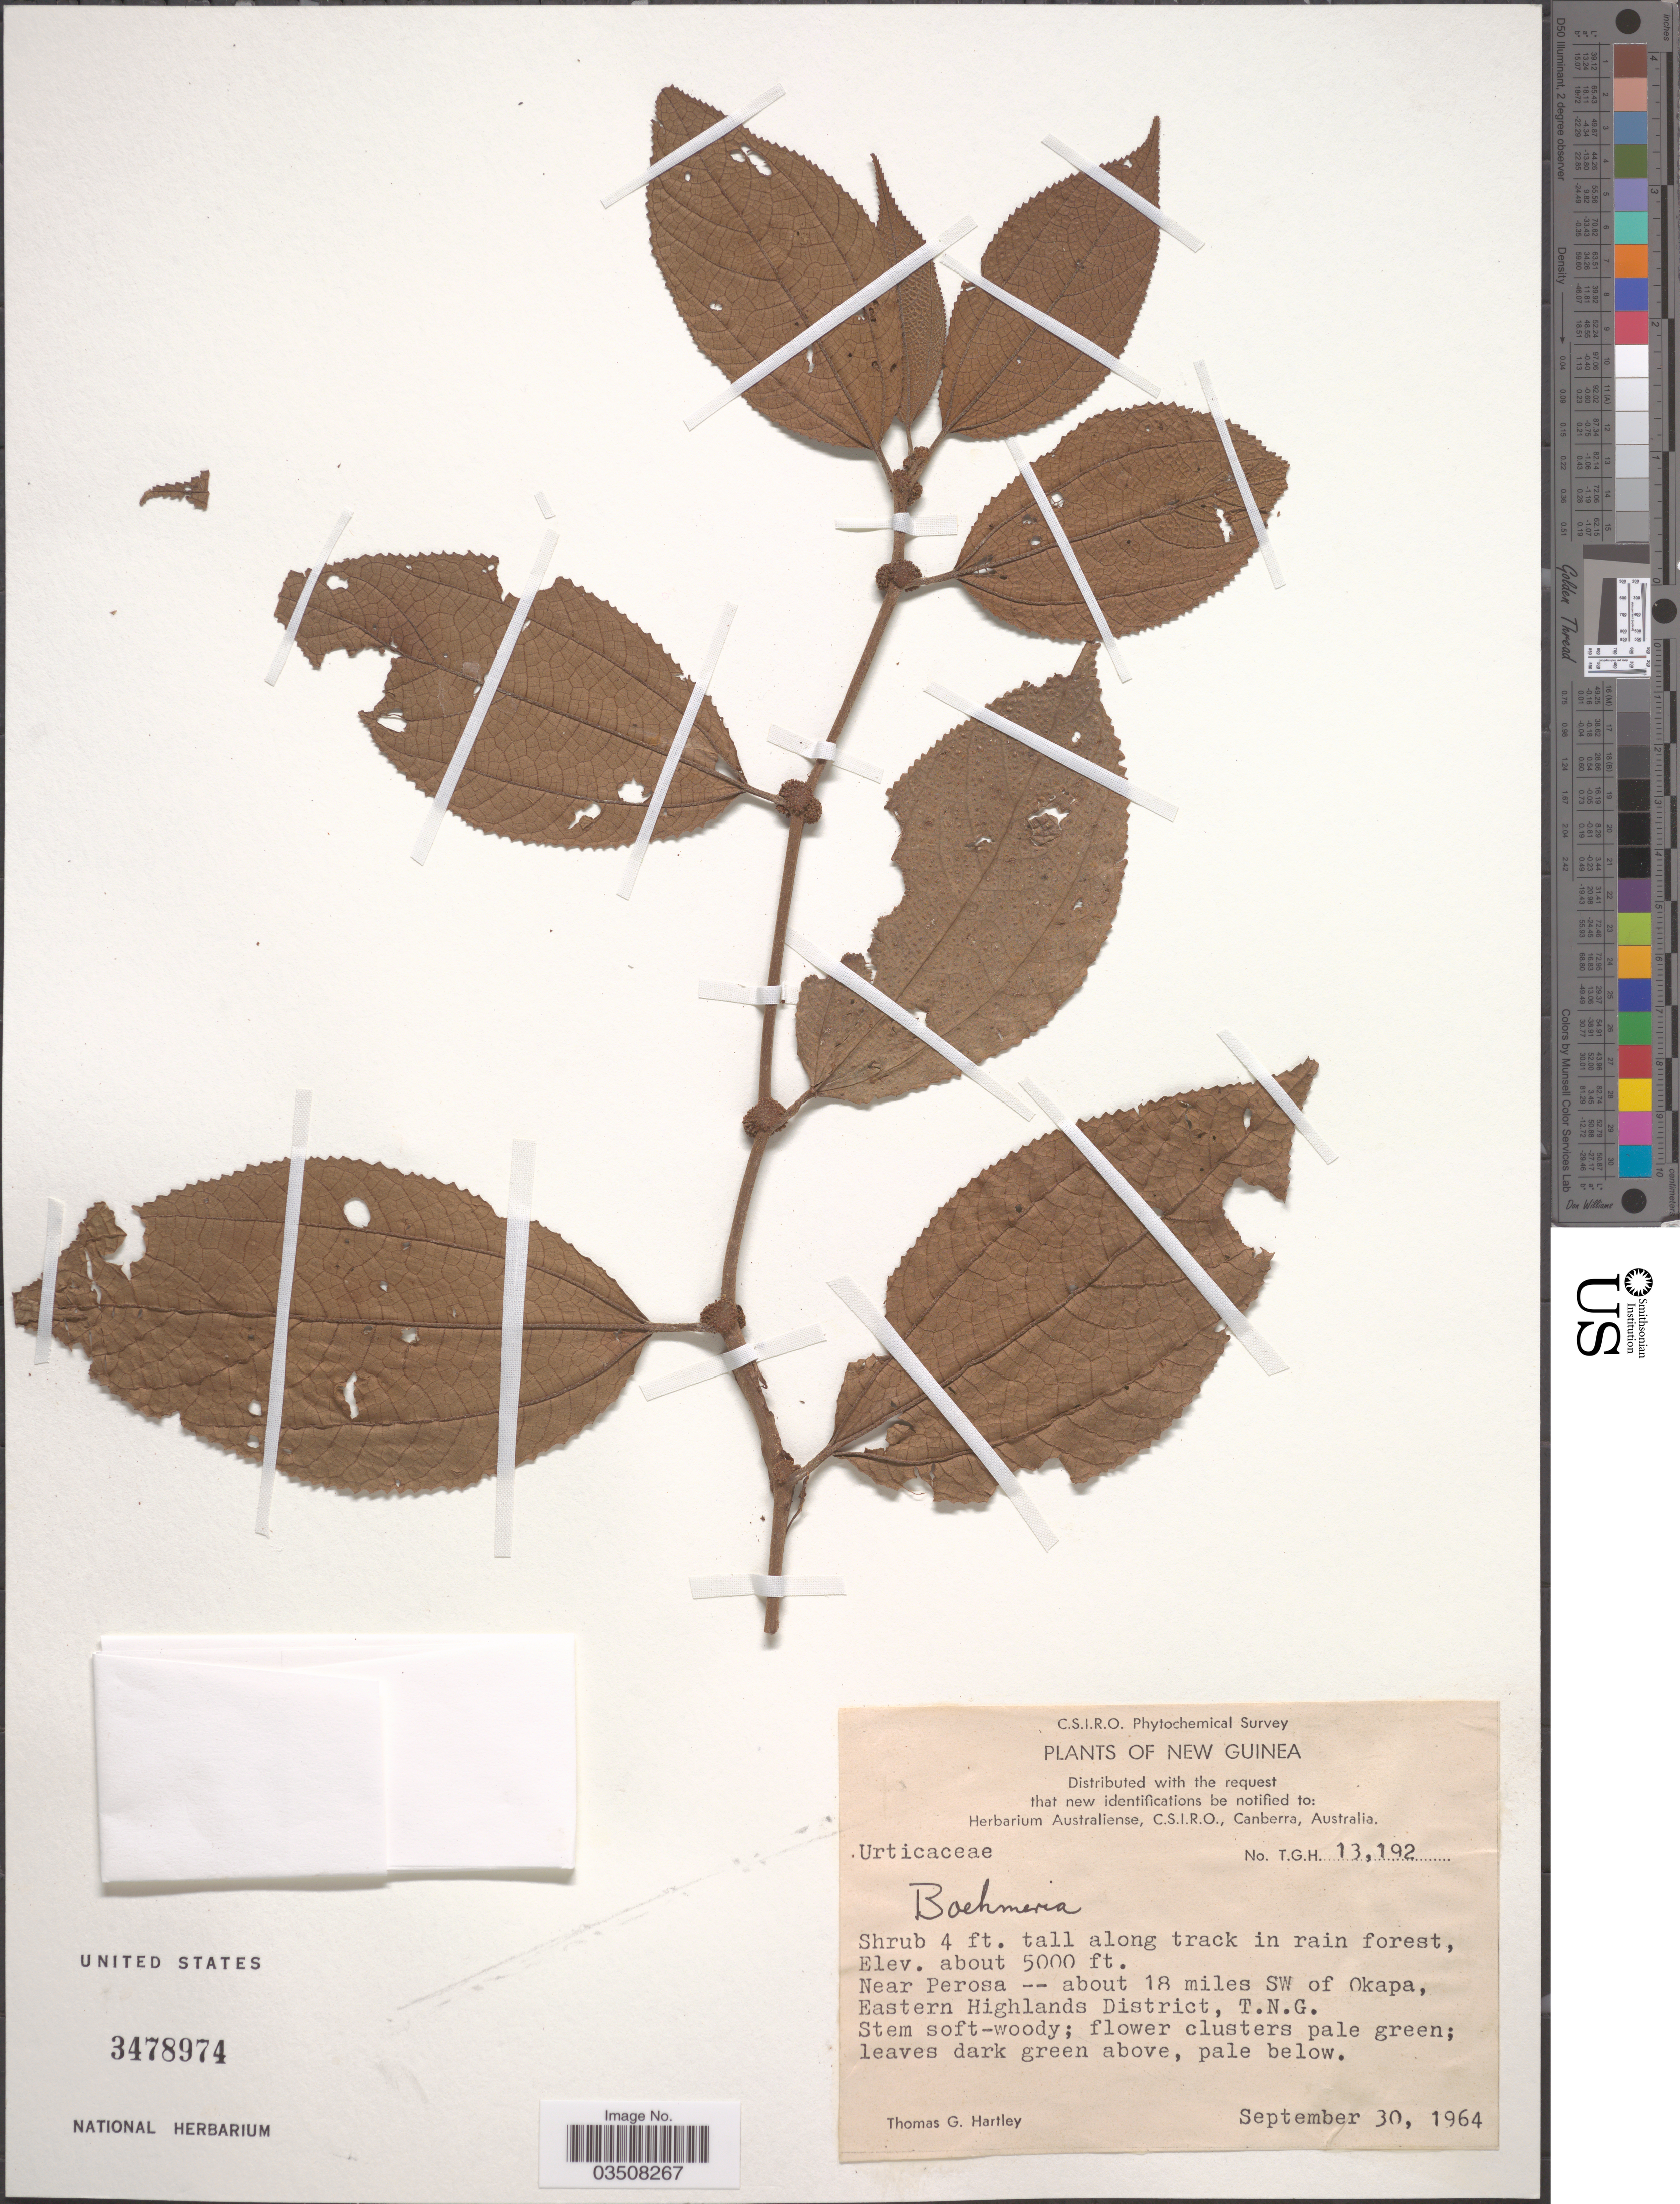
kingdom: Plantae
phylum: Tracheophyta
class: Magnoliopsida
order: Rosales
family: Urticaceae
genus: Boehmeria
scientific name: Boehmeria sp.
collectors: T. G. Hartley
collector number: T.G.H.13192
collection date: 1964-09-30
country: Papua New Guinea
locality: New Guinea. Near Perosa -- about 18 miles SW of Okapa, Eastern Highlands District, T.N.G.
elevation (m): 1524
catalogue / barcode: US 3478974